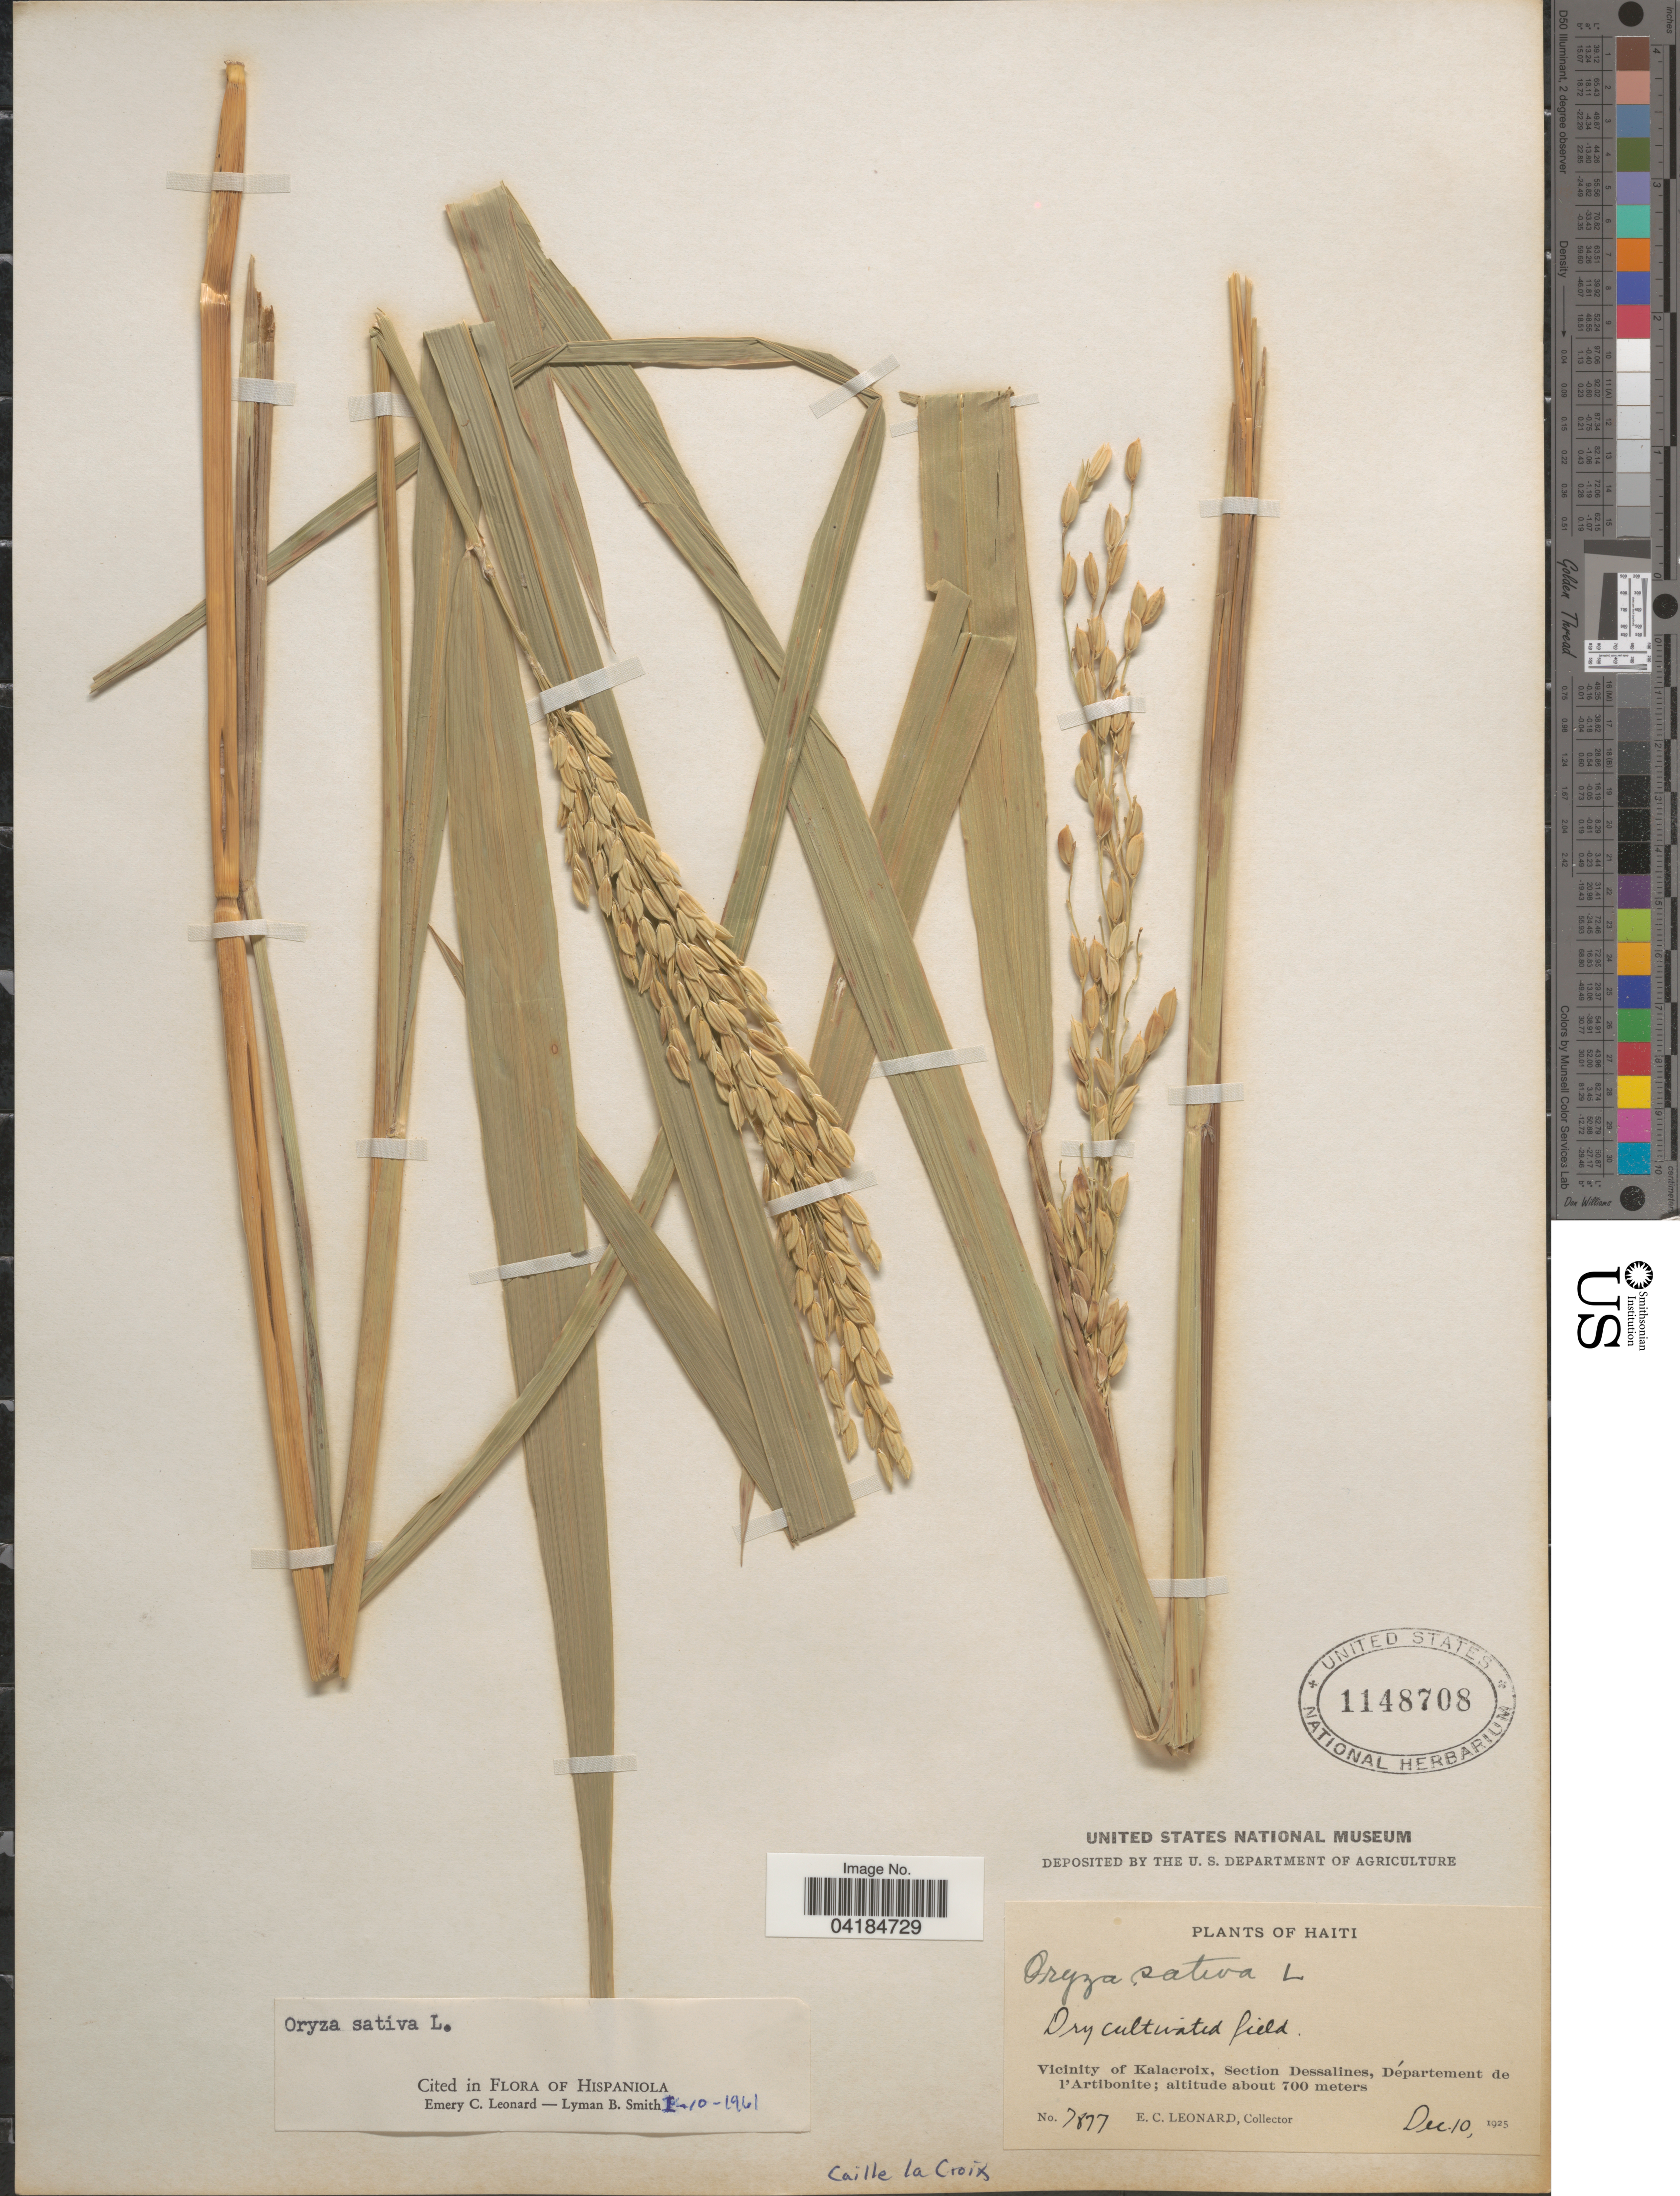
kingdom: Plantae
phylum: Tracheophyta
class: Liliopsida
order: Poales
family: Poaceae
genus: Oryza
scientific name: Oryza sativa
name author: L.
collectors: E. C. Leonard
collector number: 7877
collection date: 1925-12-10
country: Haiti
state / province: Artibonite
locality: Vicinity of Kalacroix, Section Dessalines, Département de l'Artibonite. Caille la Croix.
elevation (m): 700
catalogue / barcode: US 1148708